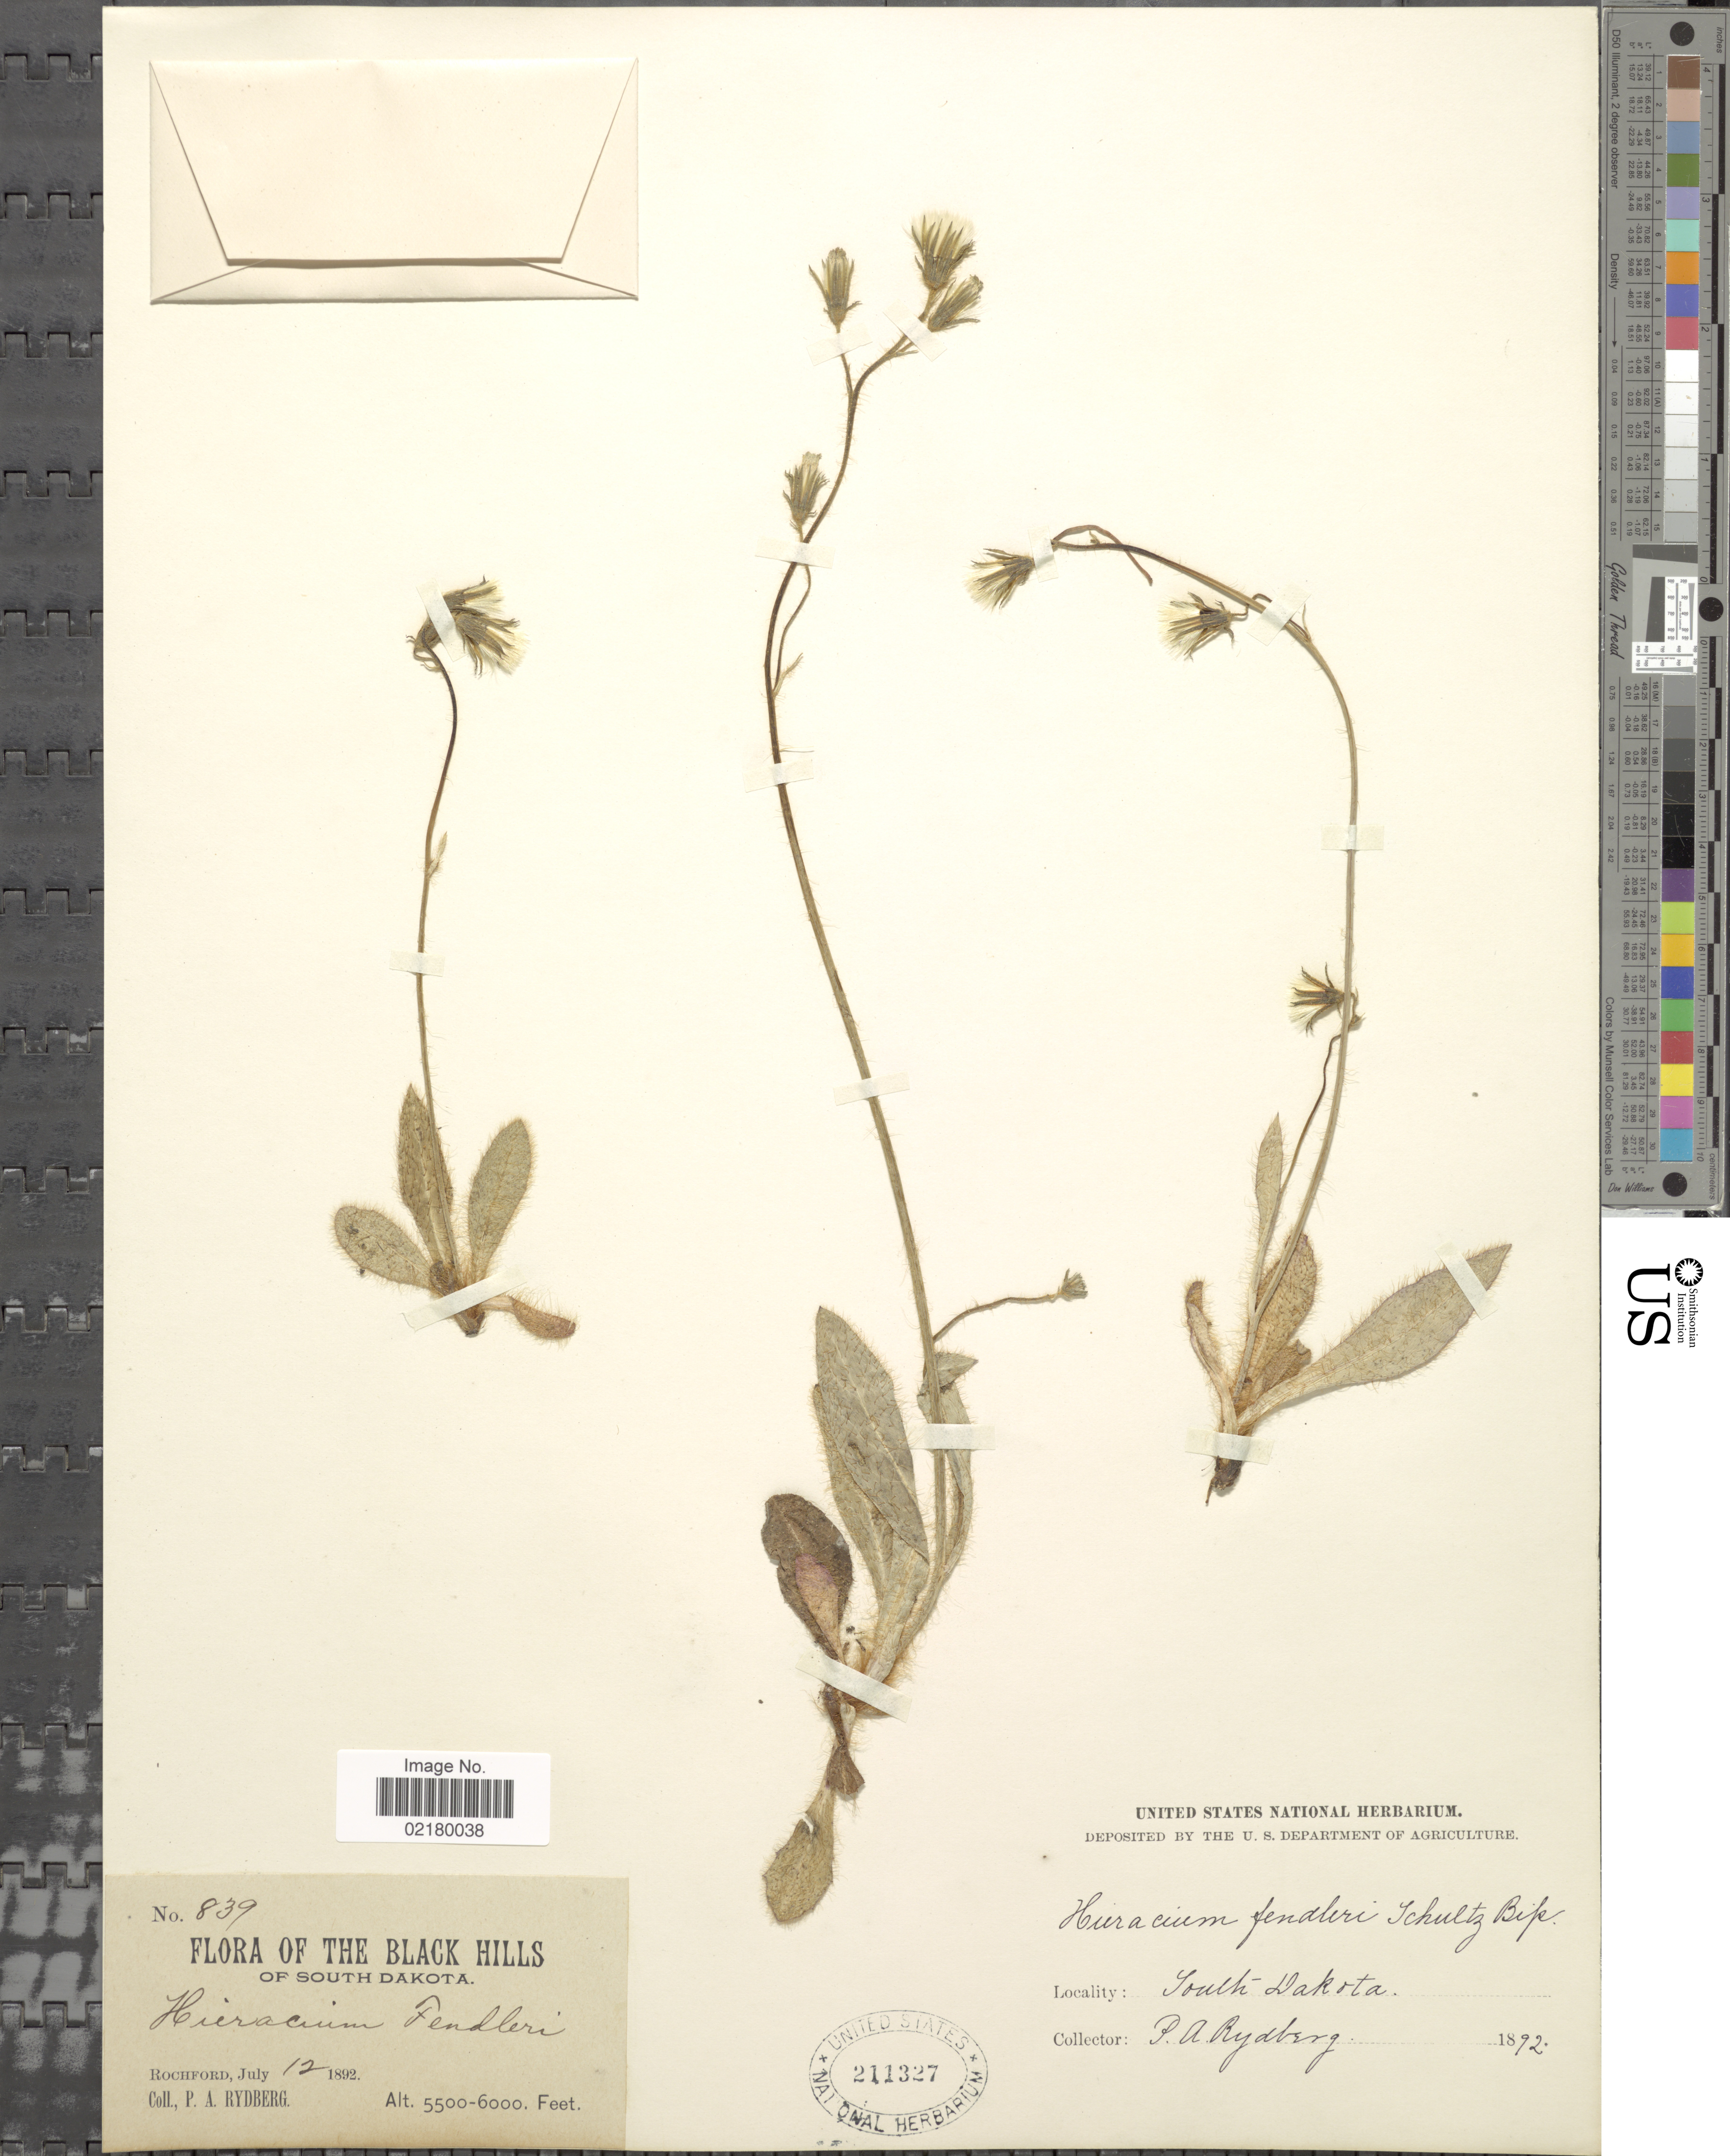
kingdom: Plantae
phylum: Tracheophyta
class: Magnoliopsida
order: Asterales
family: Asteraceae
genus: Hieracium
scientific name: Hieracium fendleri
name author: Sch. Bip.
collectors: P. A. Rydberg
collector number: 839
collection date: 1892-07-12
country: United States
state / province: South Dakota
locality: The Black Hills of South Dakota, Rochford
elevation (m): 1676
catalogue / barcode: US 211327